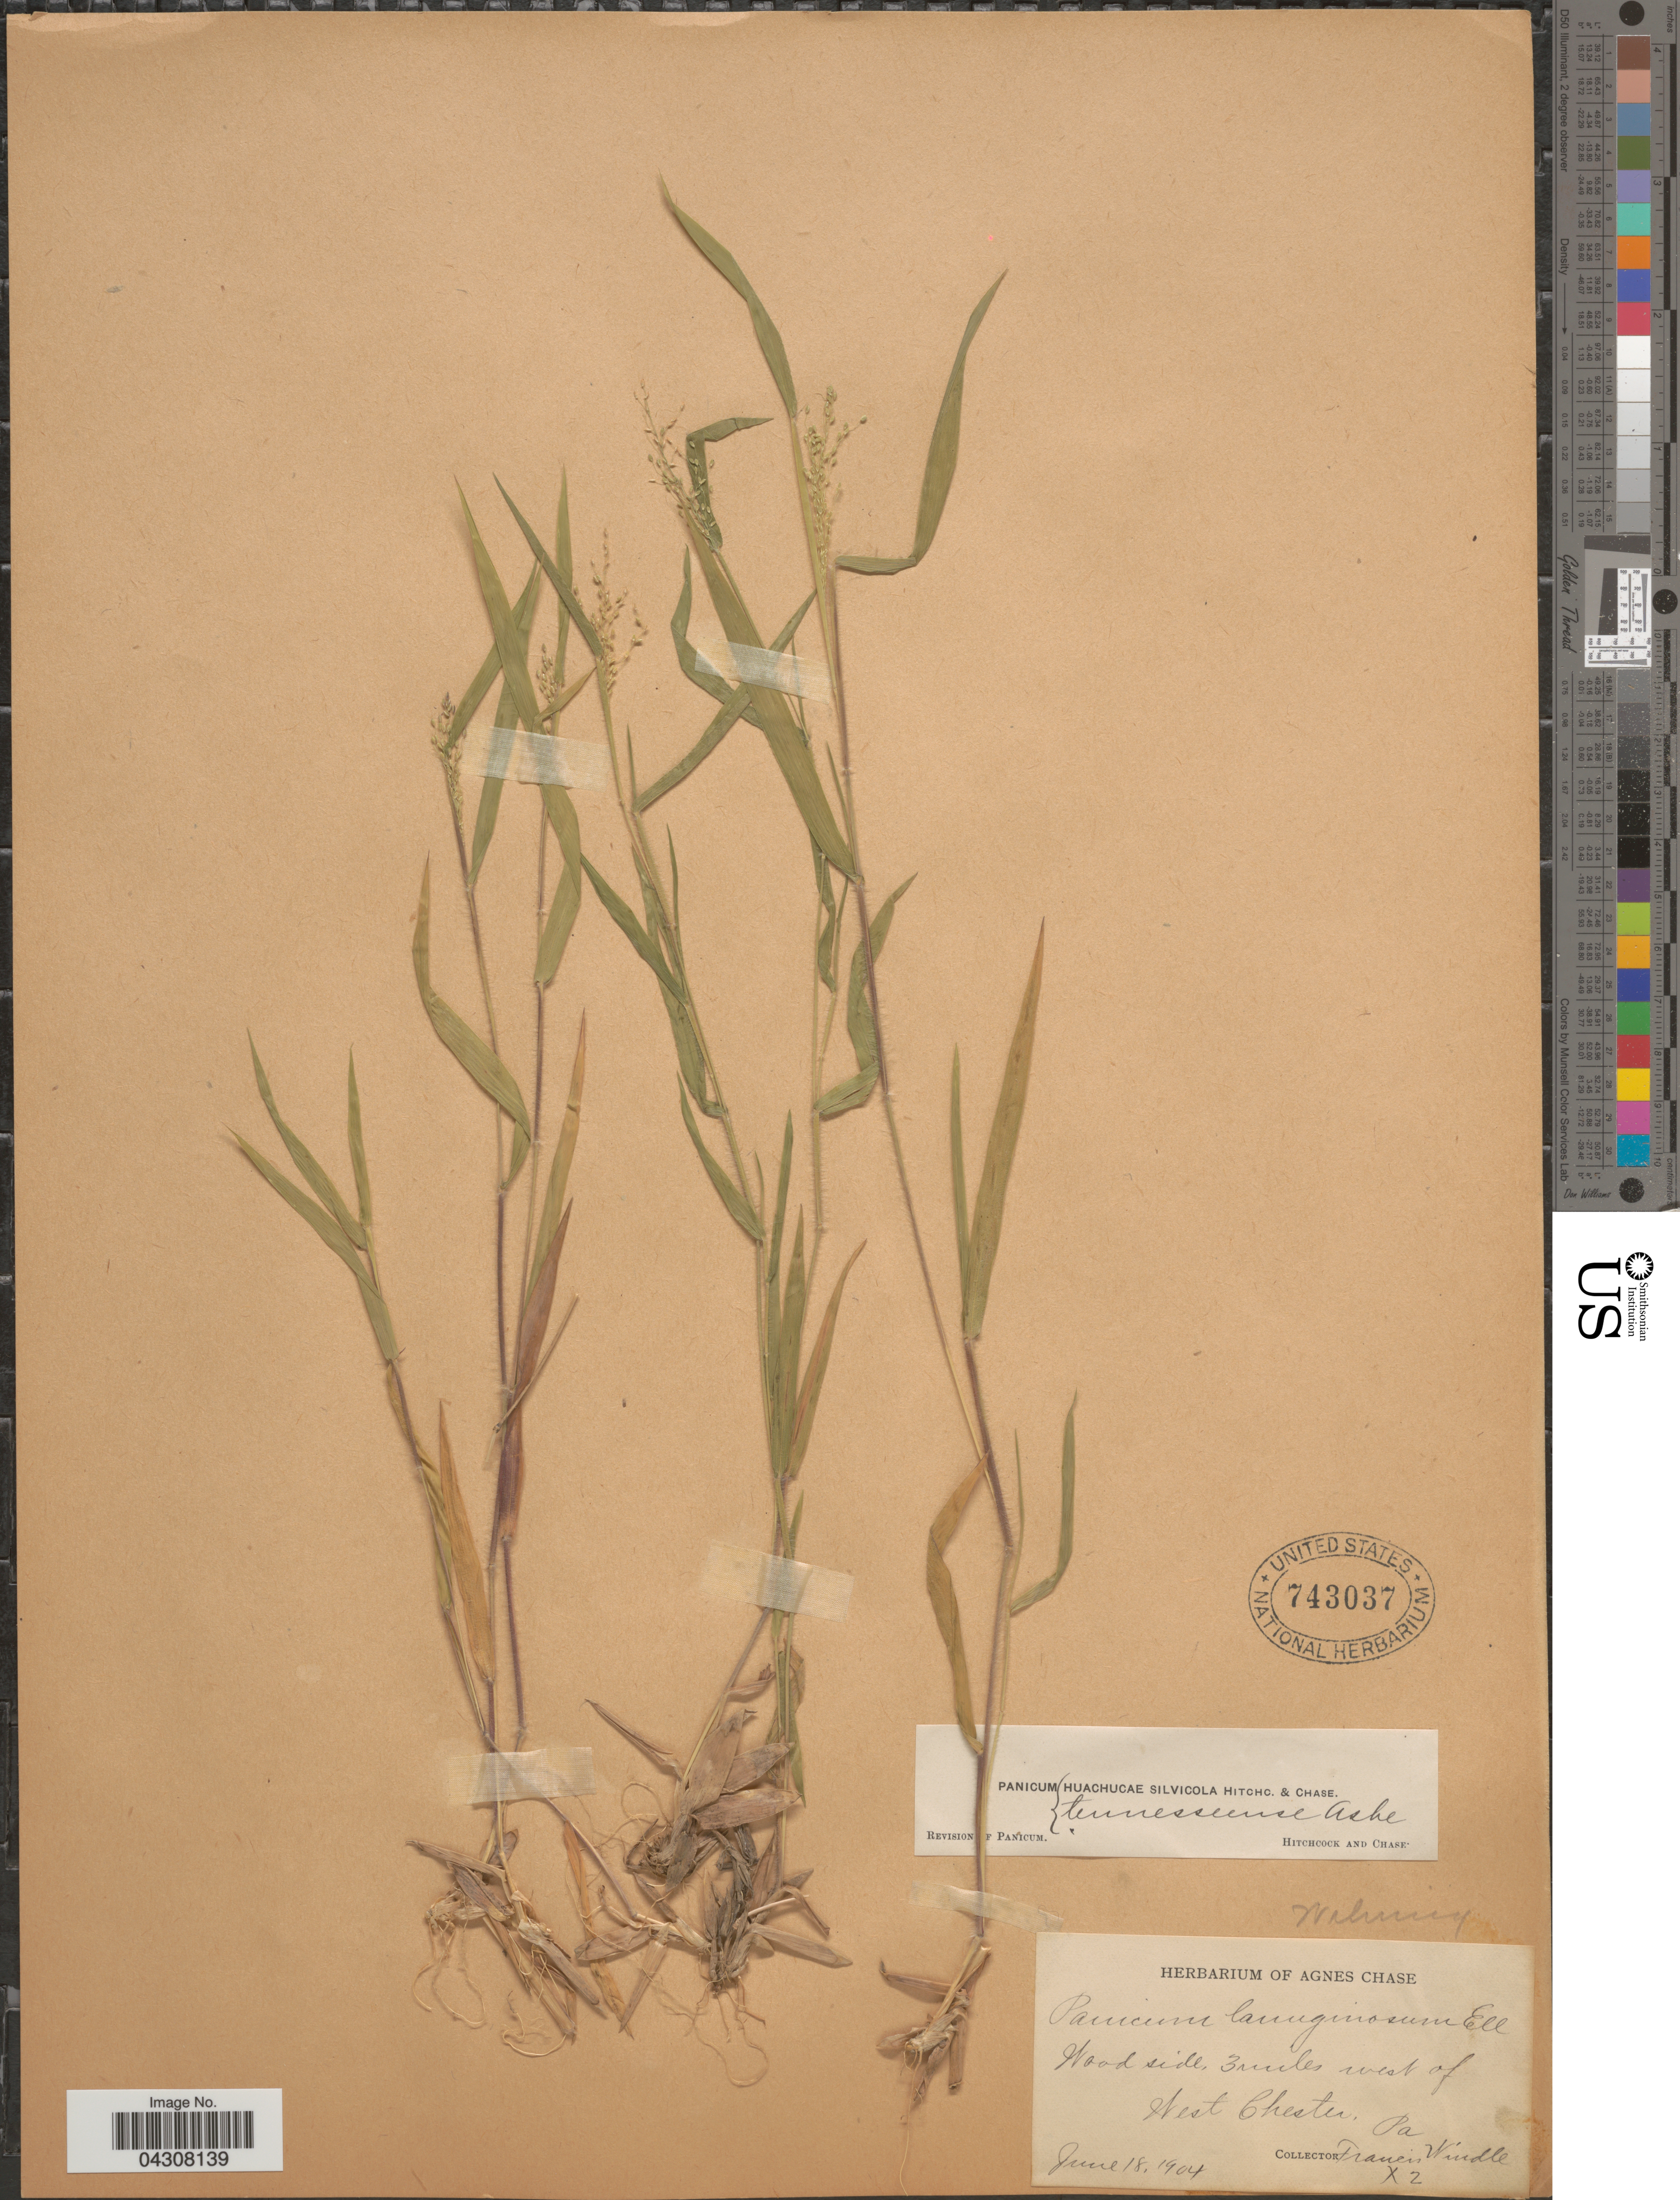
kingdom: Plantae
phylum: Tracheophyta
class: Liliopsida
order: Poales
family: Poaceae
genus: Dichanthelium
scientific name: Dichanthelium acuminatum var. acuminatum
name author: (Sw.) Gould & C.A. Clark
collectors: F. Windle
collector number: X2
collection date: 1904-06-18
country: United States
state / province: Pennsylvania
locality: Wood side, 3 miles west of West Chester.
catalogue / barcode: US 743037